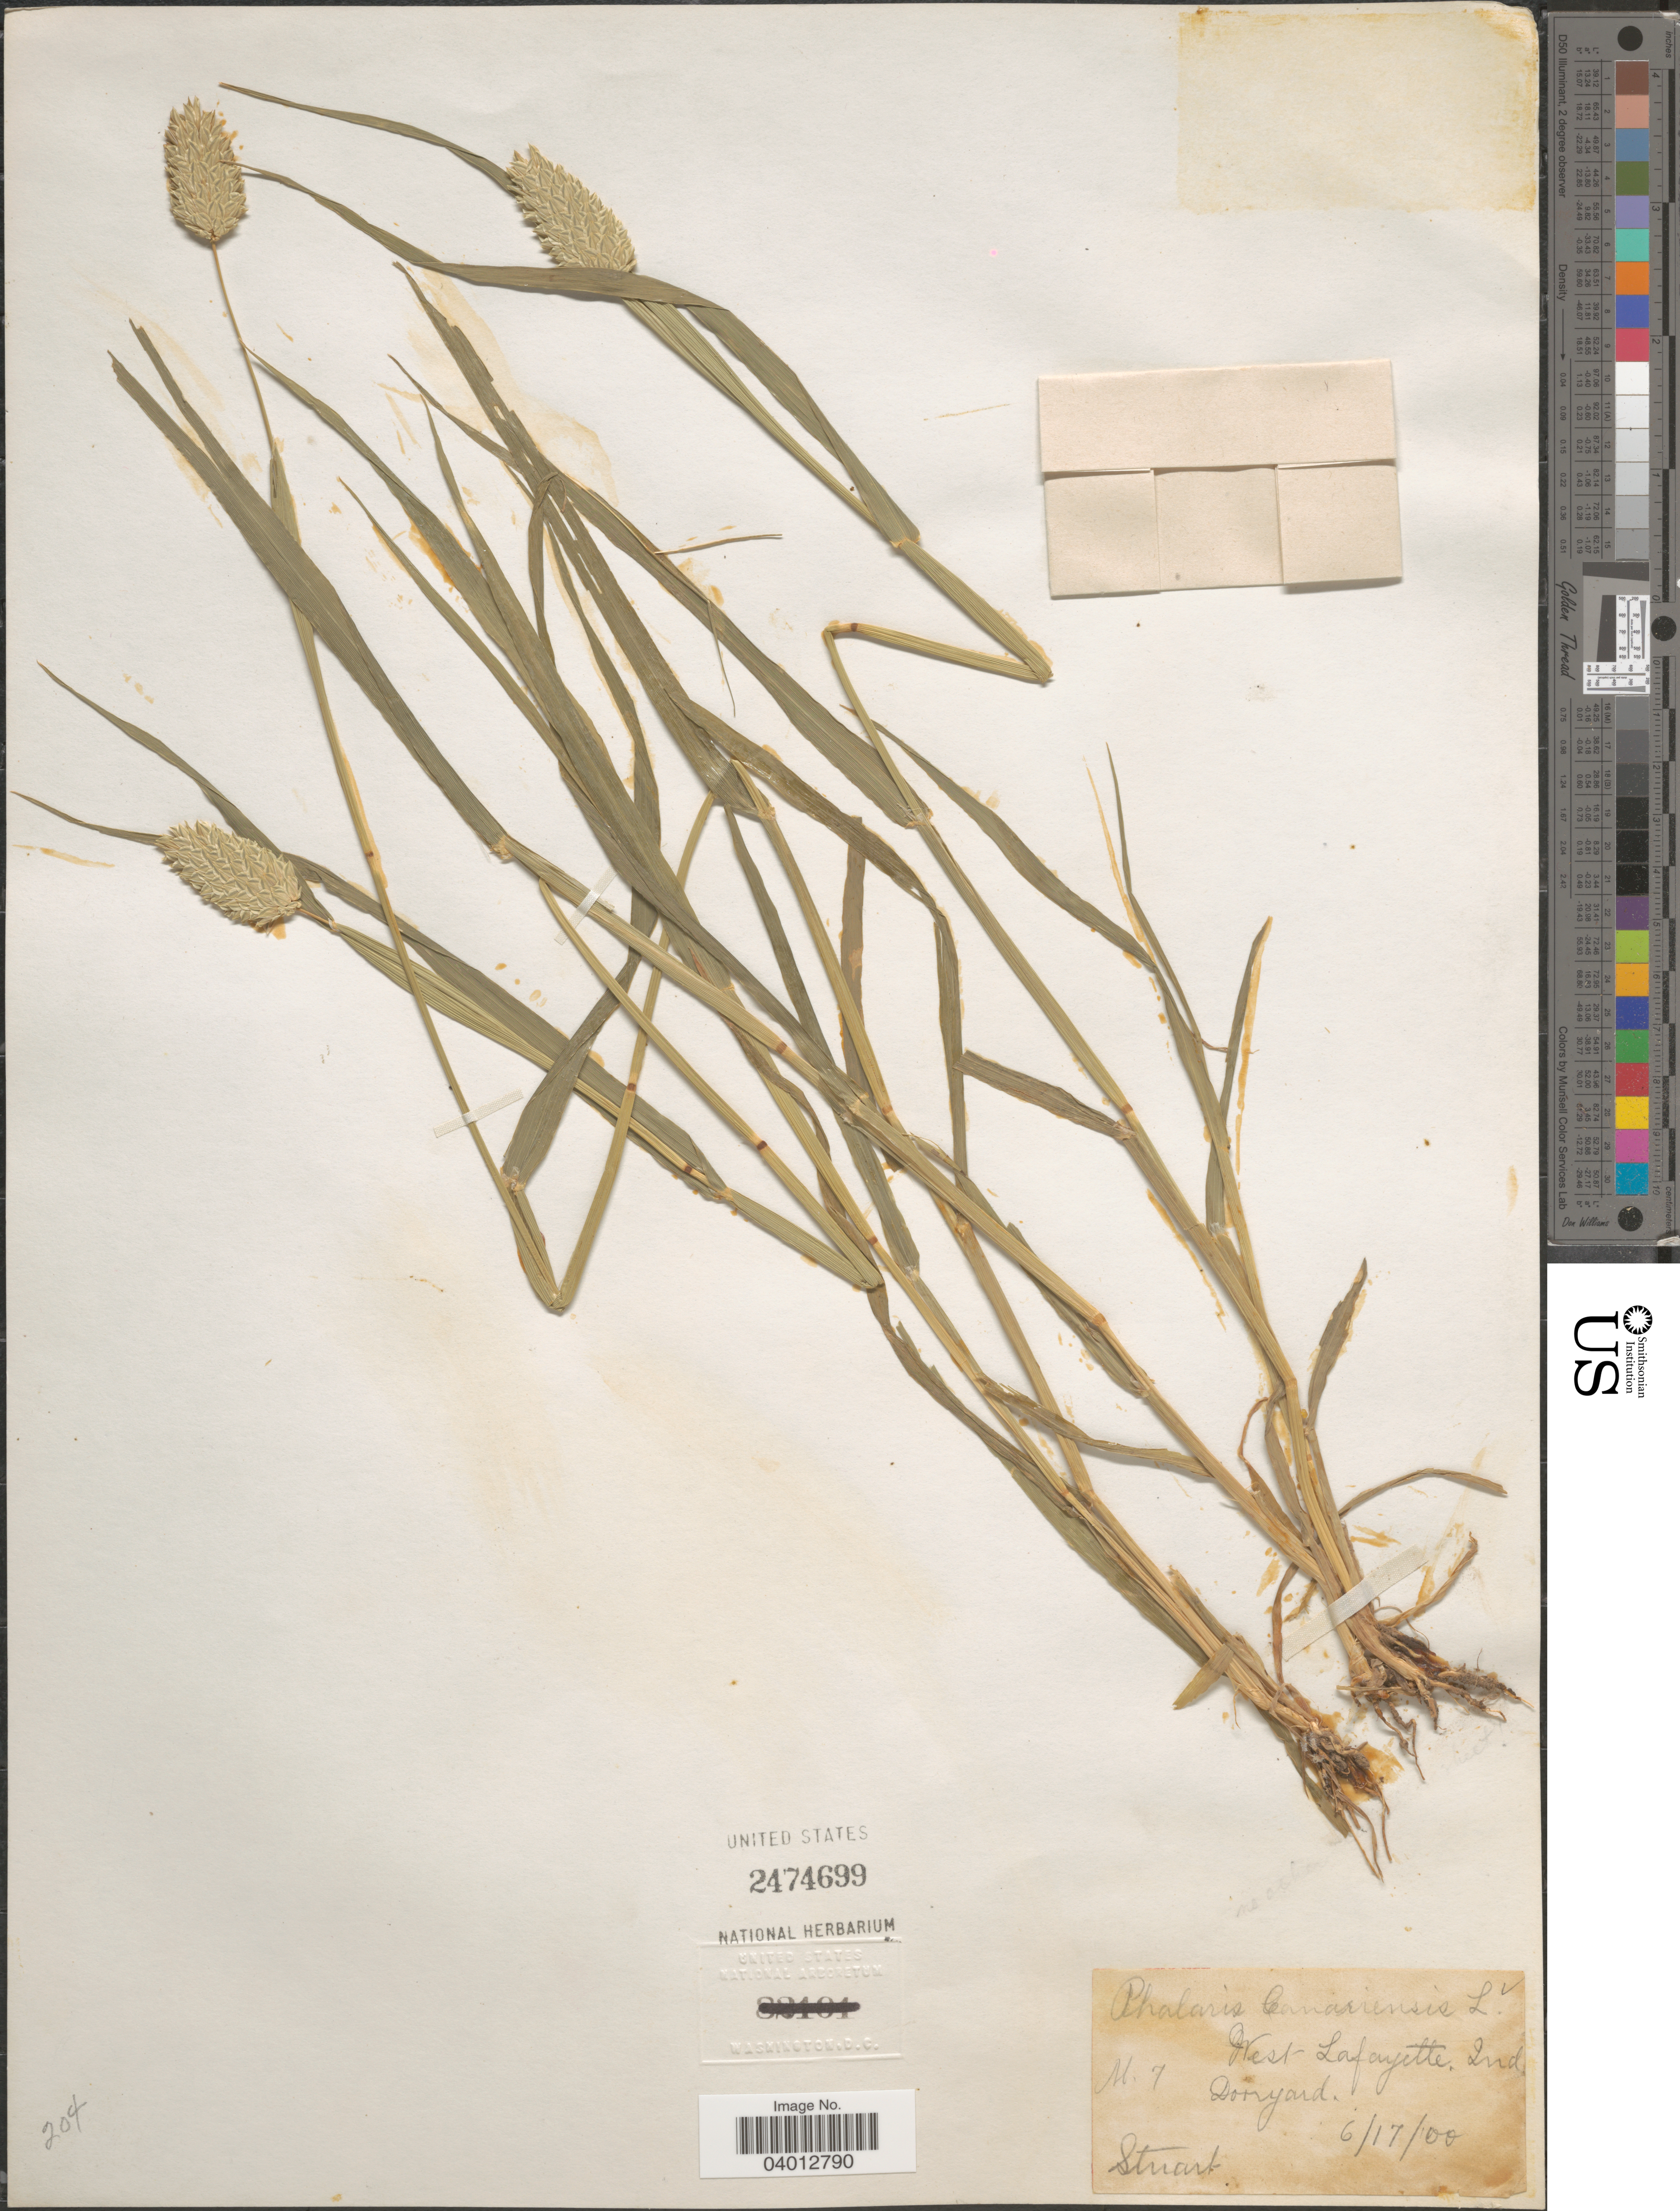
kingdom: Plantae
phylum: Tracheophyta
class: Liliopsida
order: Poales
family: Poaceae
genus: Phalaris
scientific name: Phalaris canariensis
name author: L.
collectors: Stuart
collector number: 7?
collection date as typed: Transcribed d/m/y: 17/6/0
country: United States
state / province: Indiana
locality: West Lafayette, Dooryard.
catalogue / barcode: US 2474699